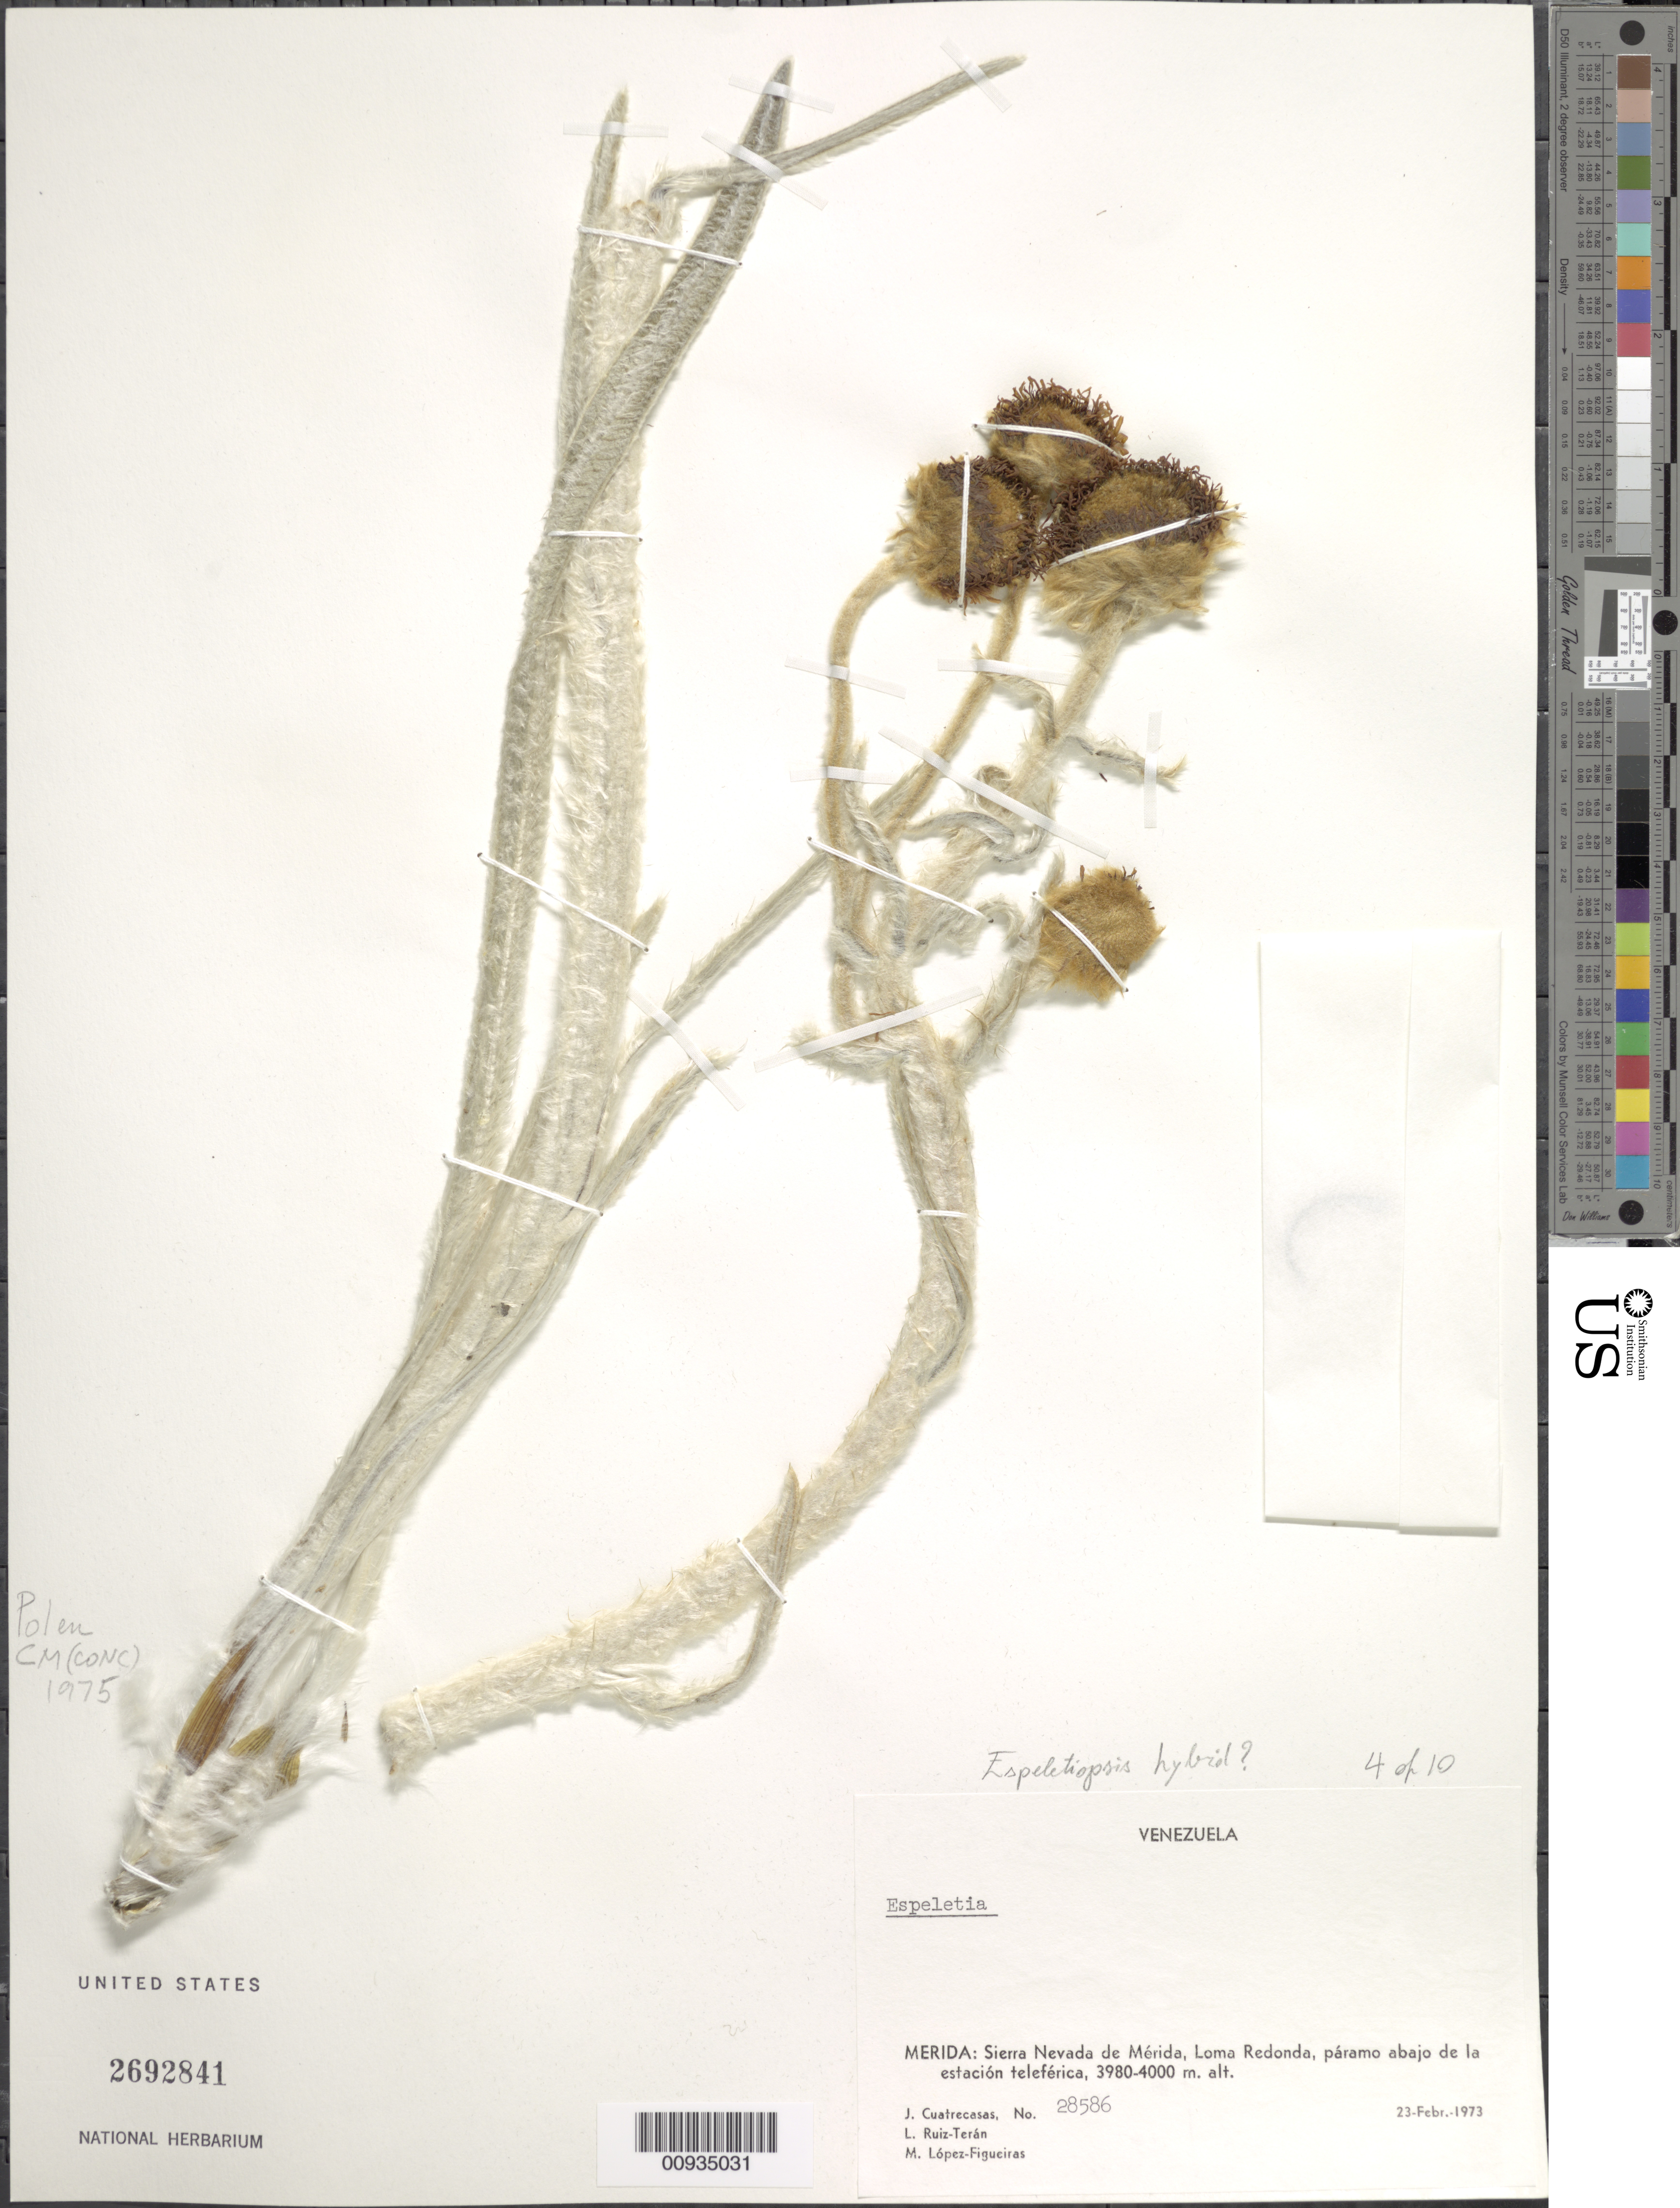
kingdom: Plantae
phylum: Tracheophyta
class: Magnoliopsida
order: Asterales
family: Asteraceae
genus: Espeletiopsis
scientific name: Espeletiopsis sp.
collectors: J. Cuatrecasas, L. E. Ruíz-Terán & M. López Figueiras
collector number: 28586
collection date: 1973-02-23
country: Venezuela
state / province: Mérida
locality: Sierra Nevada de Merida, Loma Redonda, paramo abajo de la estacion teleferica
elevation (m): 3980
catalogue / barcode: US 2692841